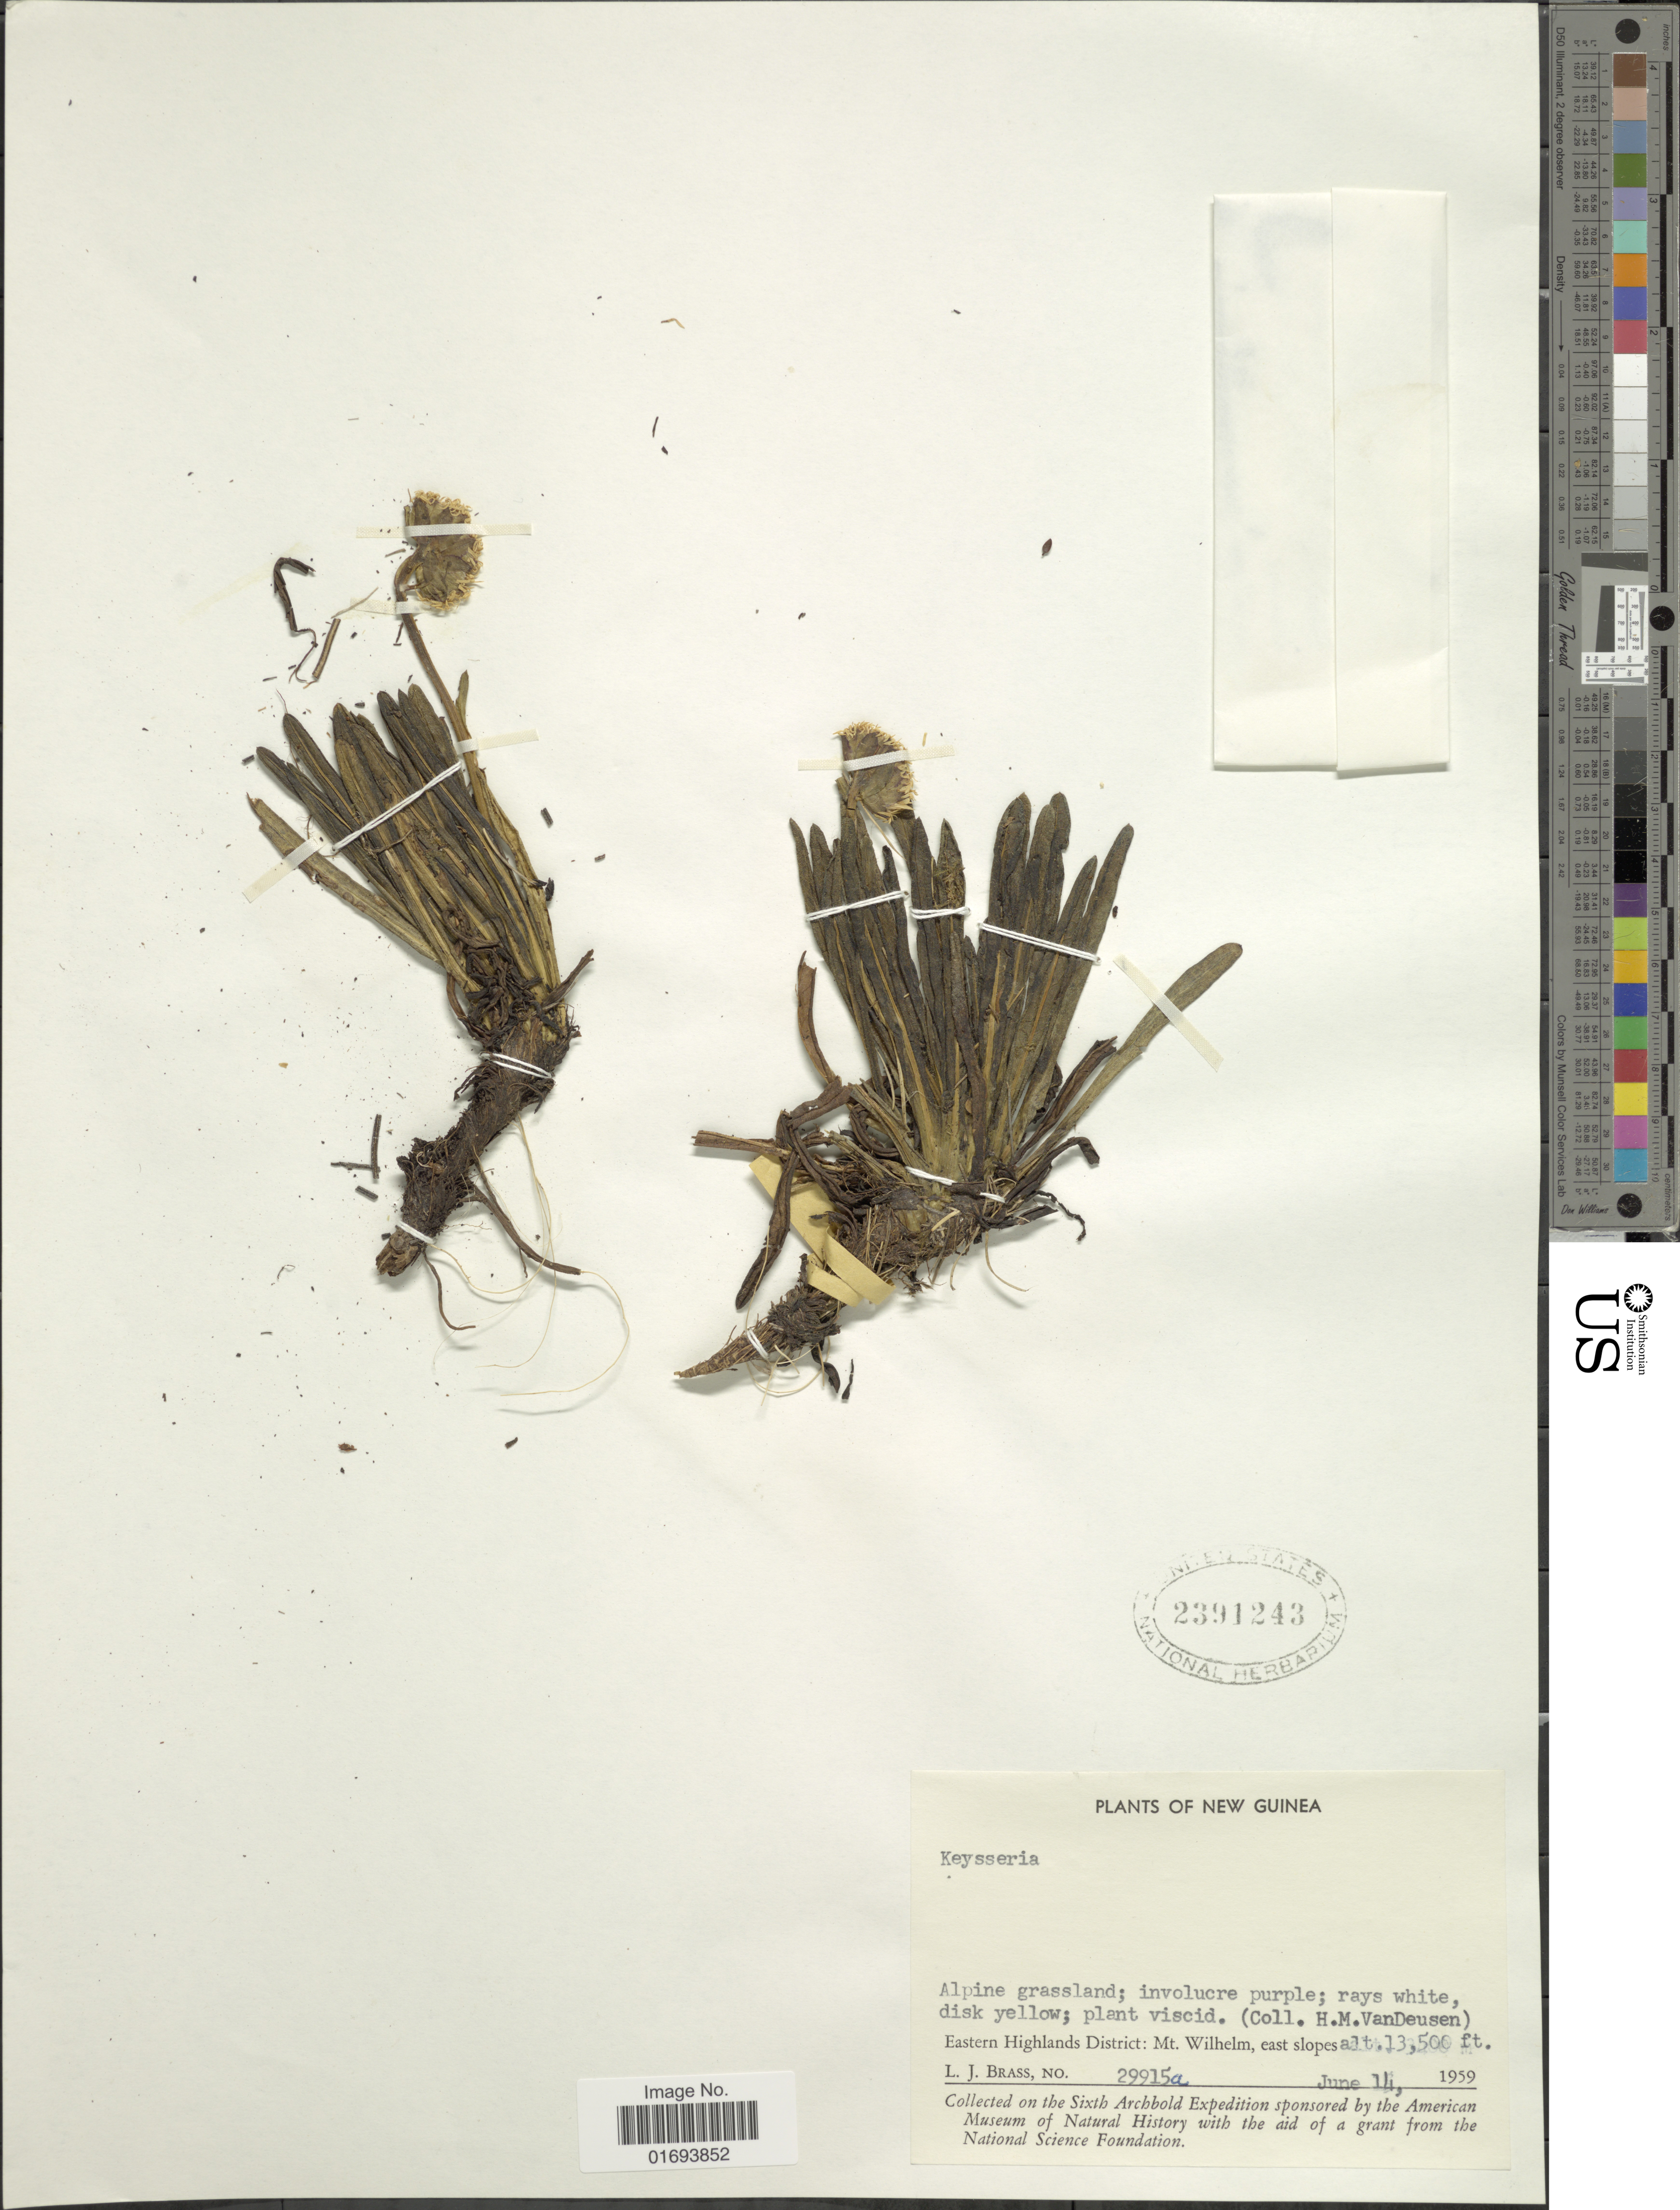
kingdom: Plantae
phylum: Tracheophyta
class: Magnoliopsida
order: Asterales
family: Asteraceae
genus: Keysseria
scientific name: Keysseria sp.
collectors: H. Van Deusen & L. J. Brass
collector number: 29915A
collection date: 1959-06-14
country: Papua New Guinea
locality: Eastern Highlands District: Mt. Wilhelm, east slopes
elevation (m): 4115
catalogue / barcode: US 2391243